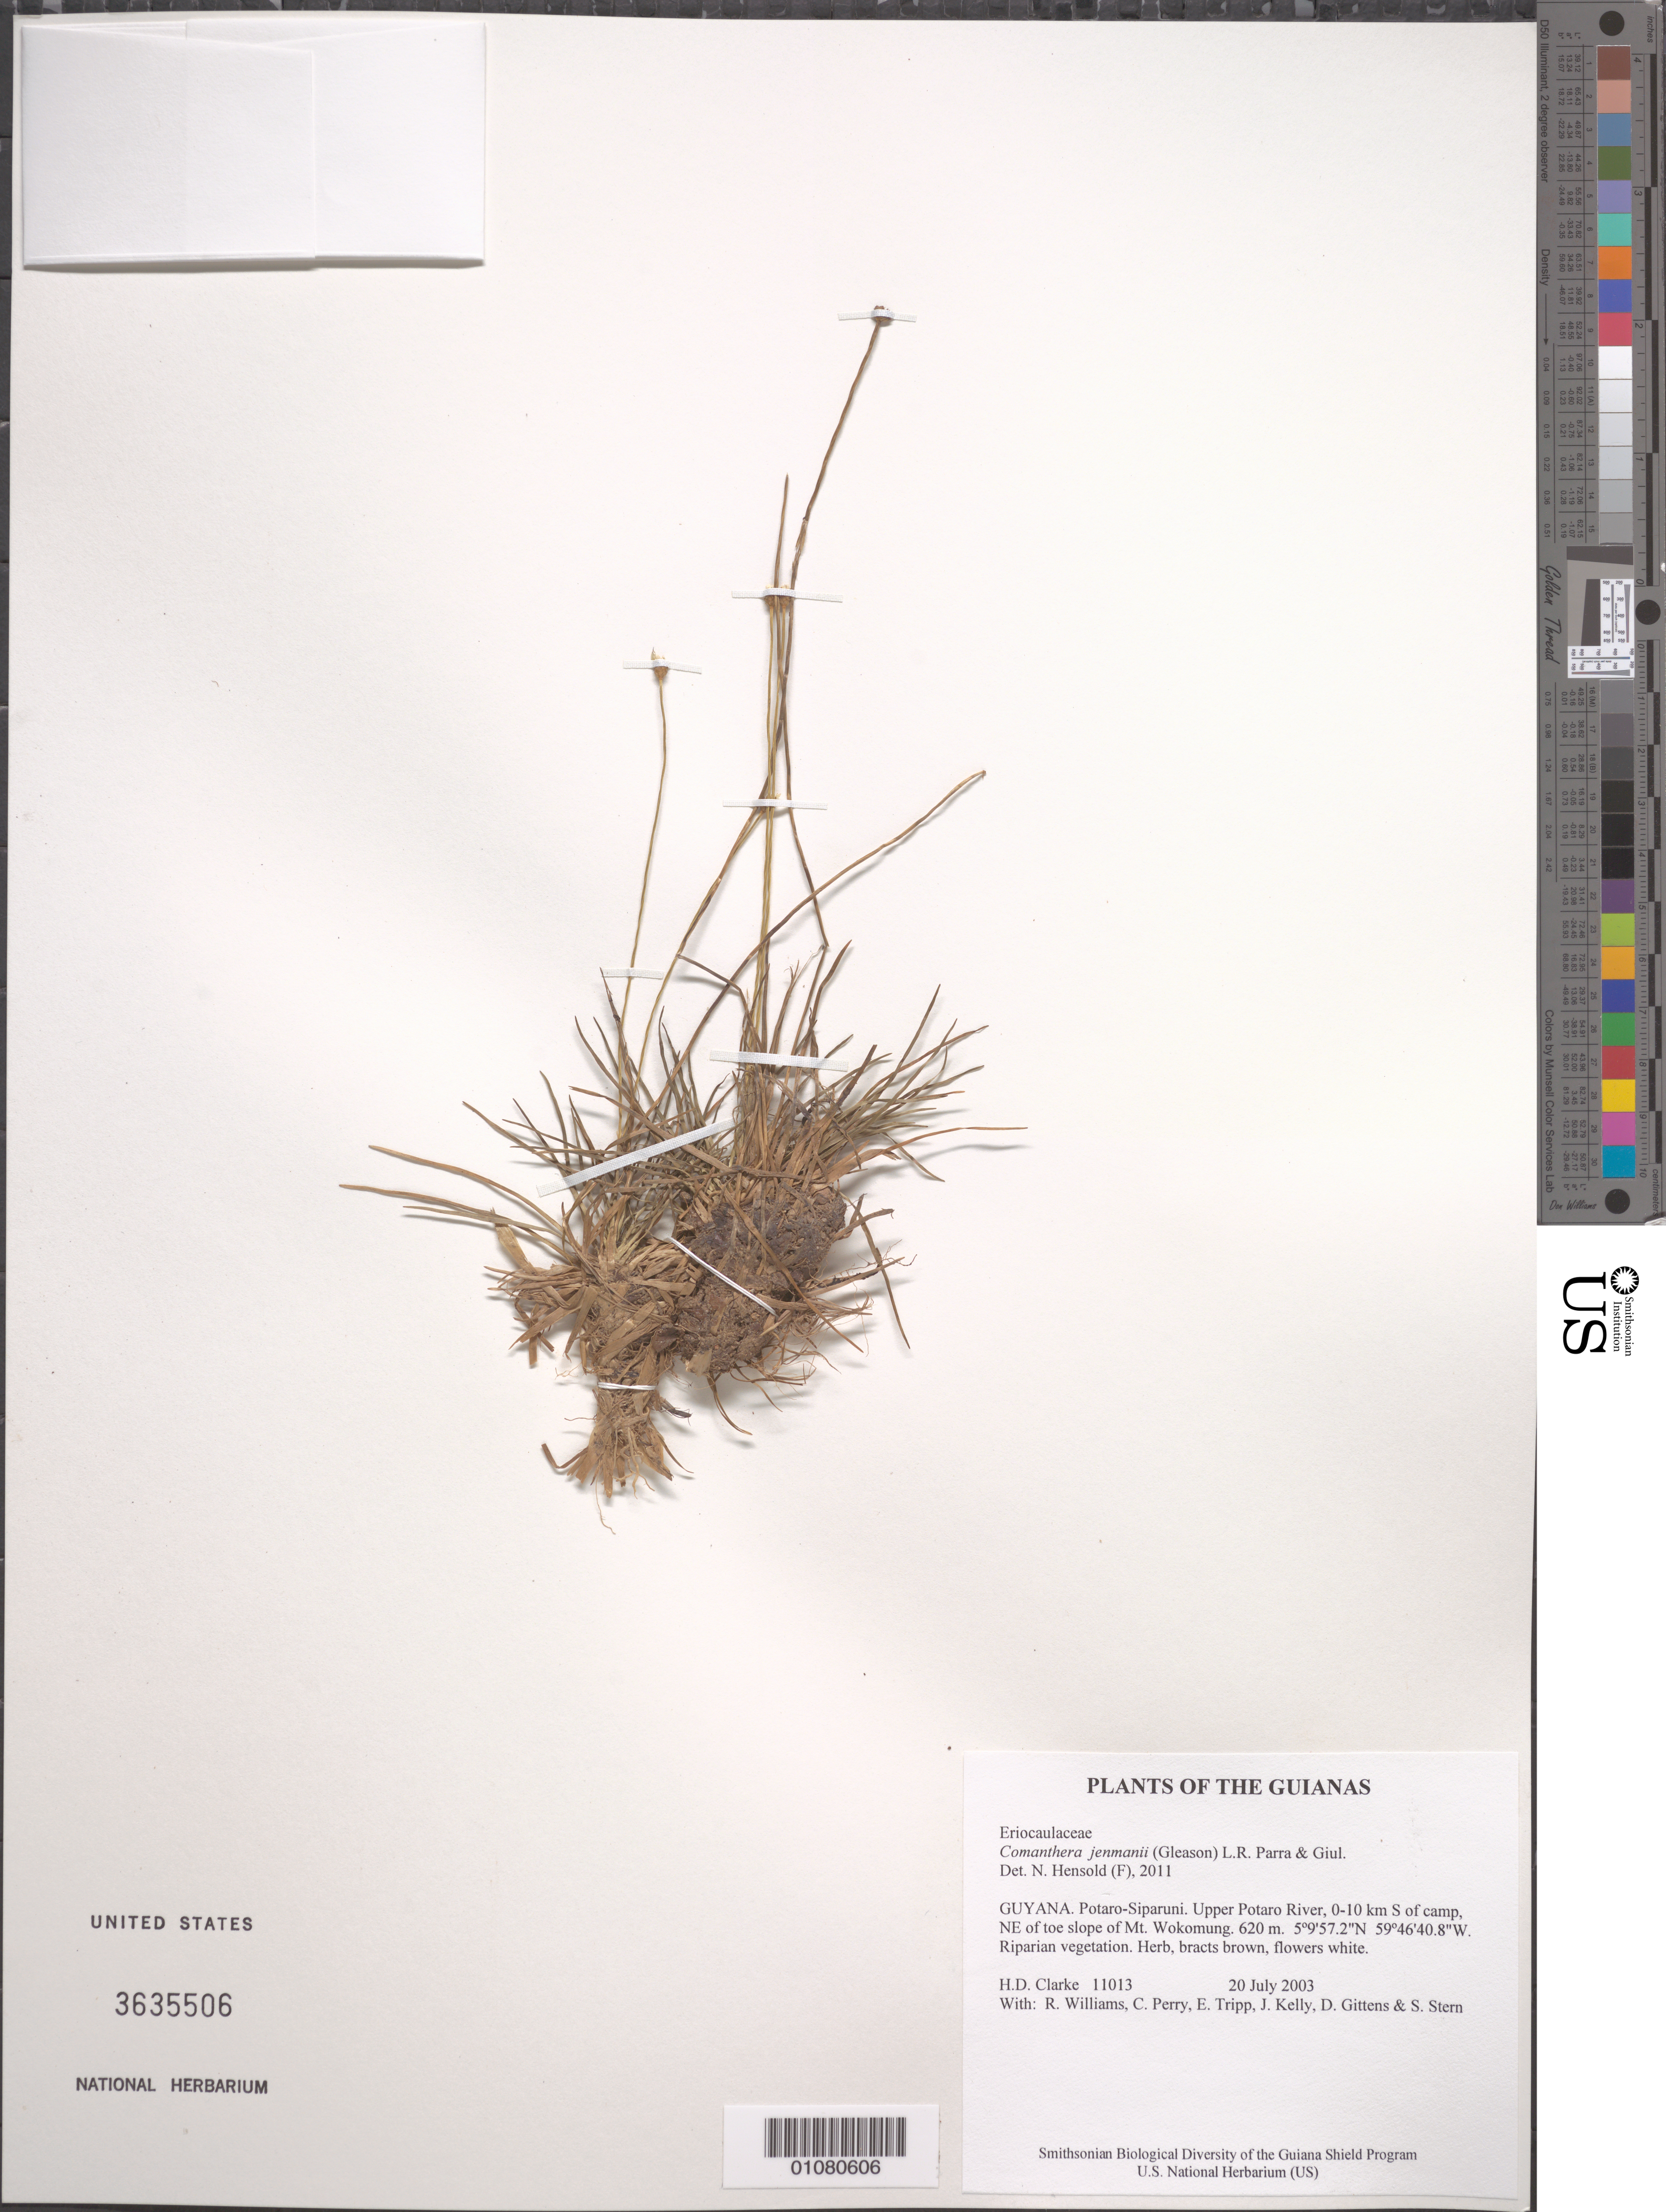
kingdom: Plantae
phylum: Tracheophyta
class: Liliopsida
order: Poales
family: Eriocaulaceae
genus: Comanthera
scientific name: Comanthera jenmanii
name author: (Gleason) L.R. Parra & Giul.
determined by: Hensold, N.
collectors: H. D. Clarke, R. Williams, C. Perry, E. Tripp, J. Kelly, D. Gittens & S. R. Stern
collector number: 11013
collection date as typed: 20 July 2003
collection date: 2003-07-20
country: Guyana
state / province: Potaro-Siparuni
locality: Upper Potaro River, 0-10 km S of camp, NE of toe slope of Mt. Wokomung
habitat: Riparian vegetation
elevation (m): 620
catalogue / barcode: US 3635506